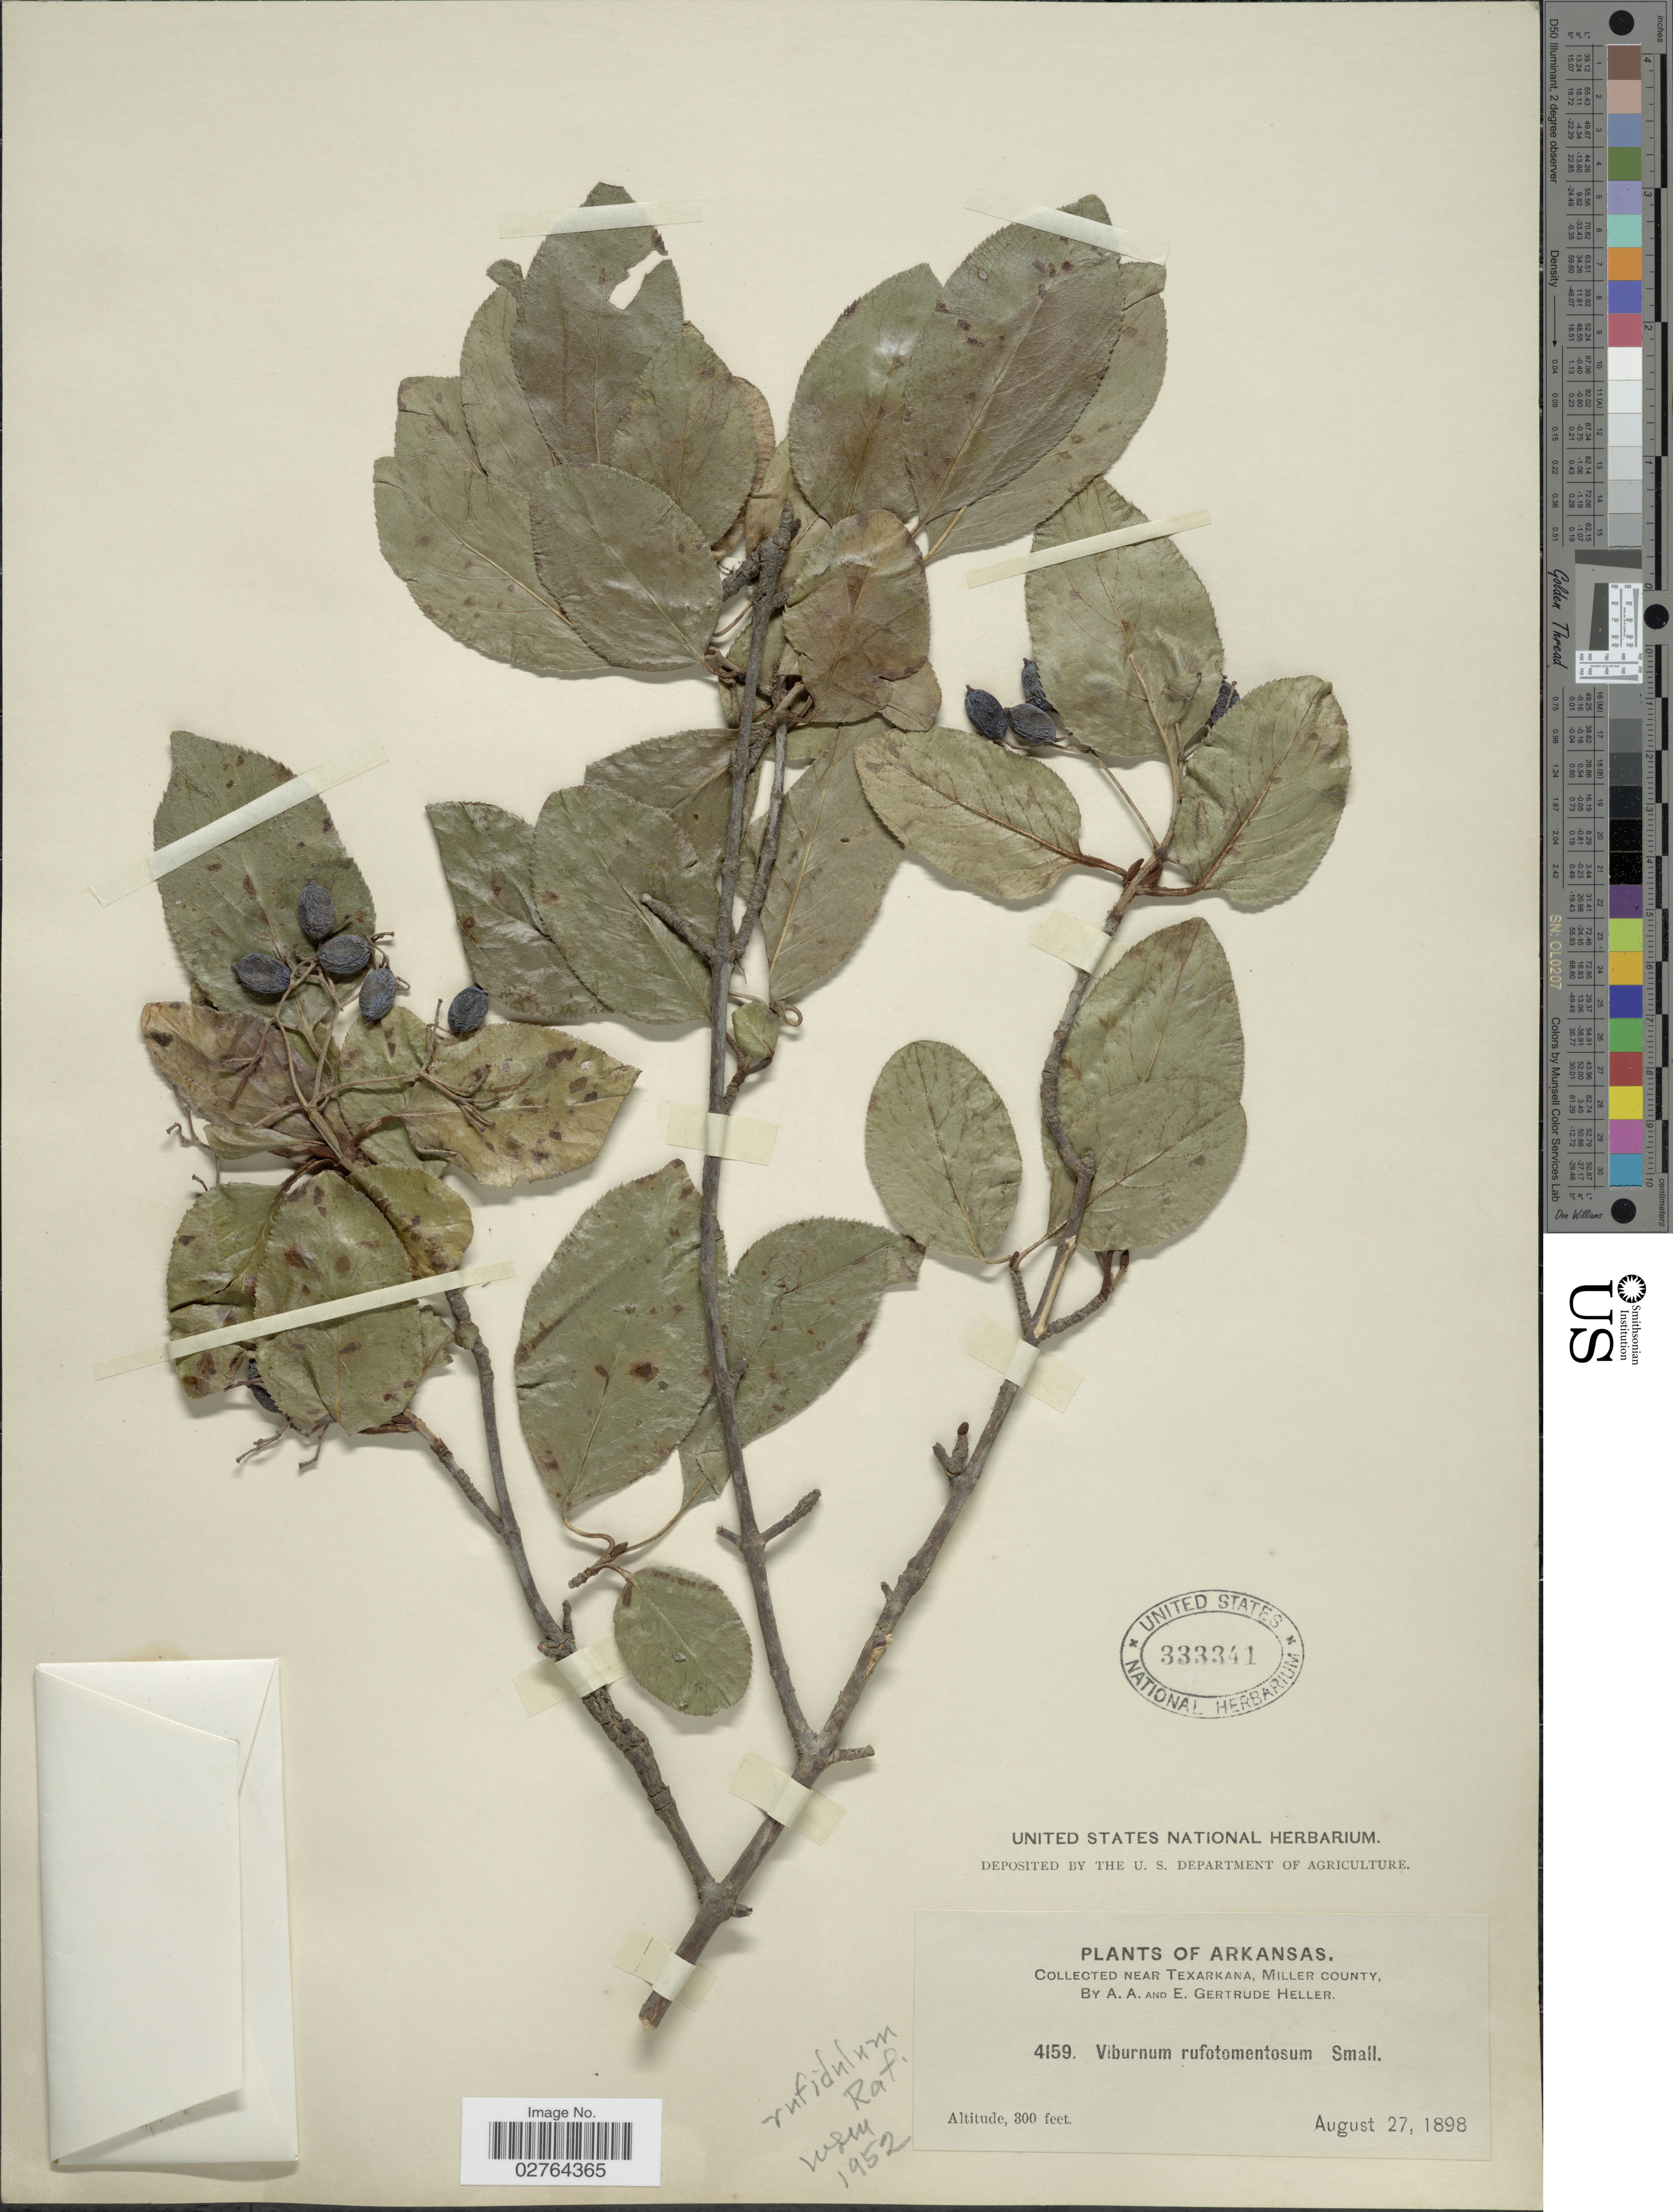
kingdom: Plantae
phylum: Tracheophyta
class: Magnoliopsida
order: Dipsacales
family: Viburnaceae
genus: Viburnum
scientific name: Viburnum rufidulum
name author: Raf.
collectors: A. A. Heller & E. G. Heller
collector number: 4159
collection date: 1898-08-27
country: United States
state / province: Arkansas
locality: Near Texarkana, Miller County.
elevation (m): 91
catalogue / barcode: US 333341